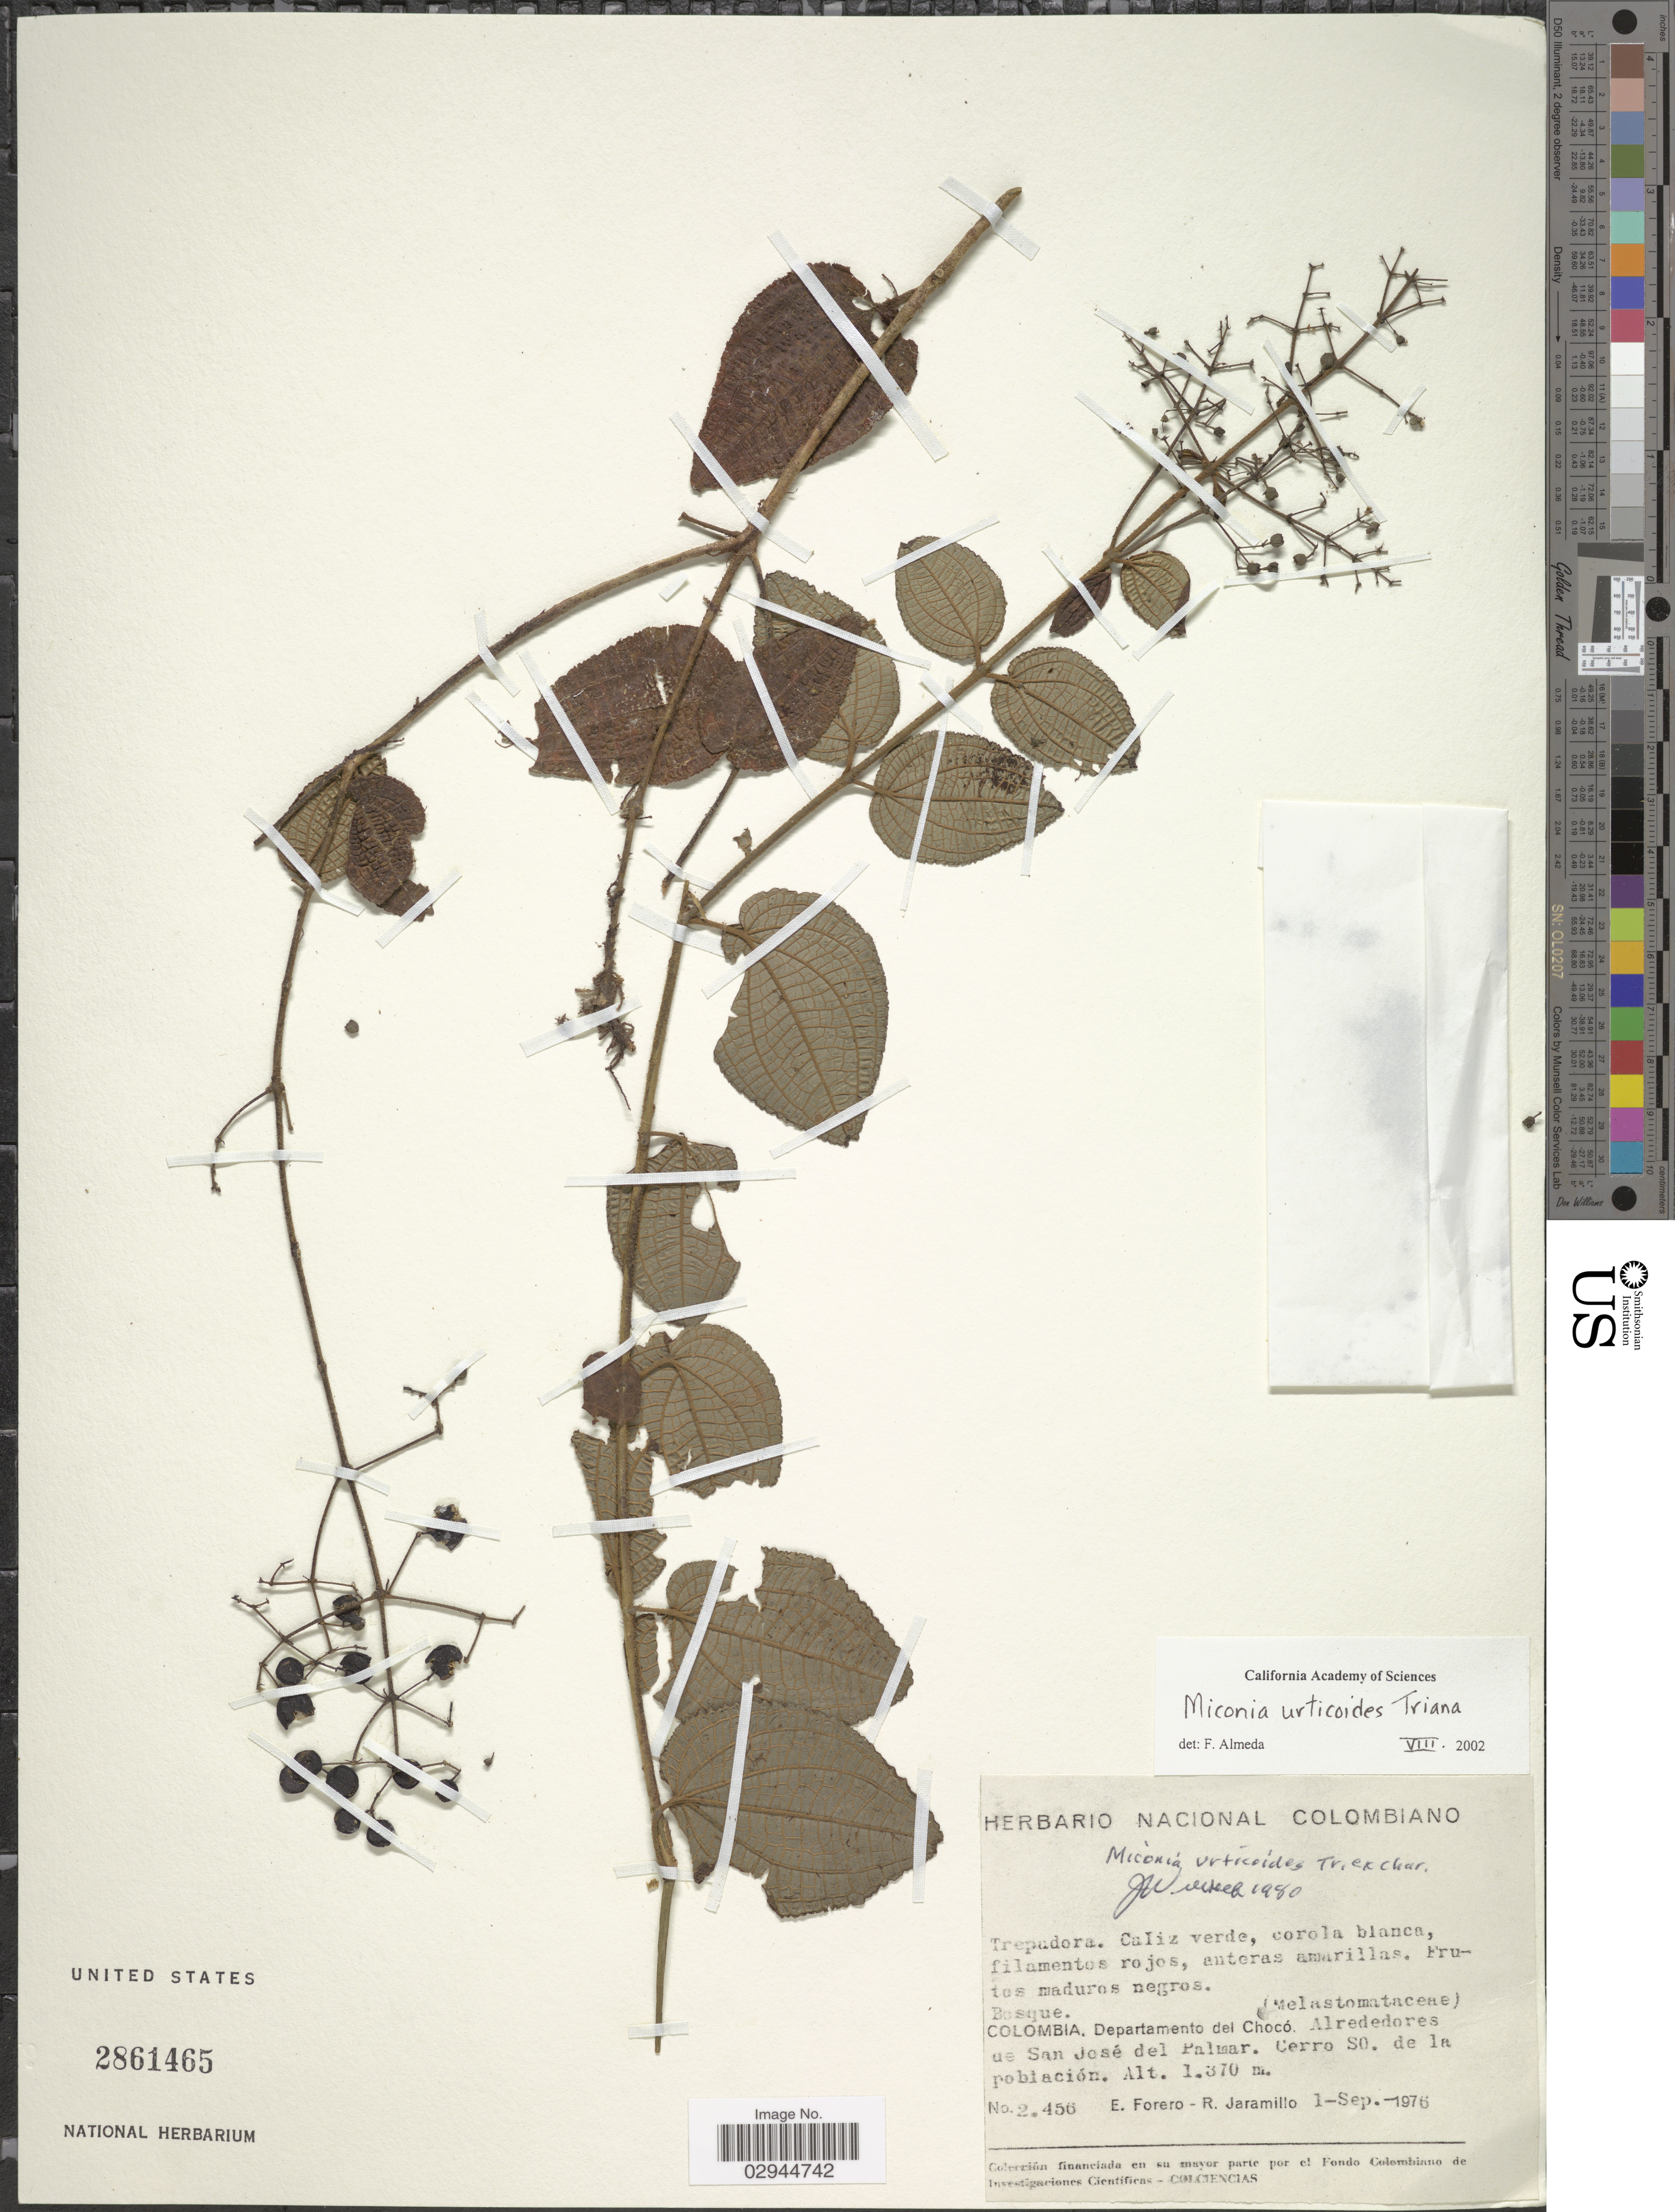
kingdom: Plantae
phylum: Tracheophyta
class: Magnoliopsida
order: Myrtales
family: Melastomataceae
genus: Miconia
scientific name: Miconia urticoides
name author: Triana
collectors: E. Forero & R. Jaramillo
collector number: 2456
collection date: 1976-09-01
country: Colombia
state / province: Chocó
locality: Departamento del Chocó. Alrededores de San José del Palmar. Cerro SO. de la población.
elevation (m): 1370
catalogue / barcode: US 2861465